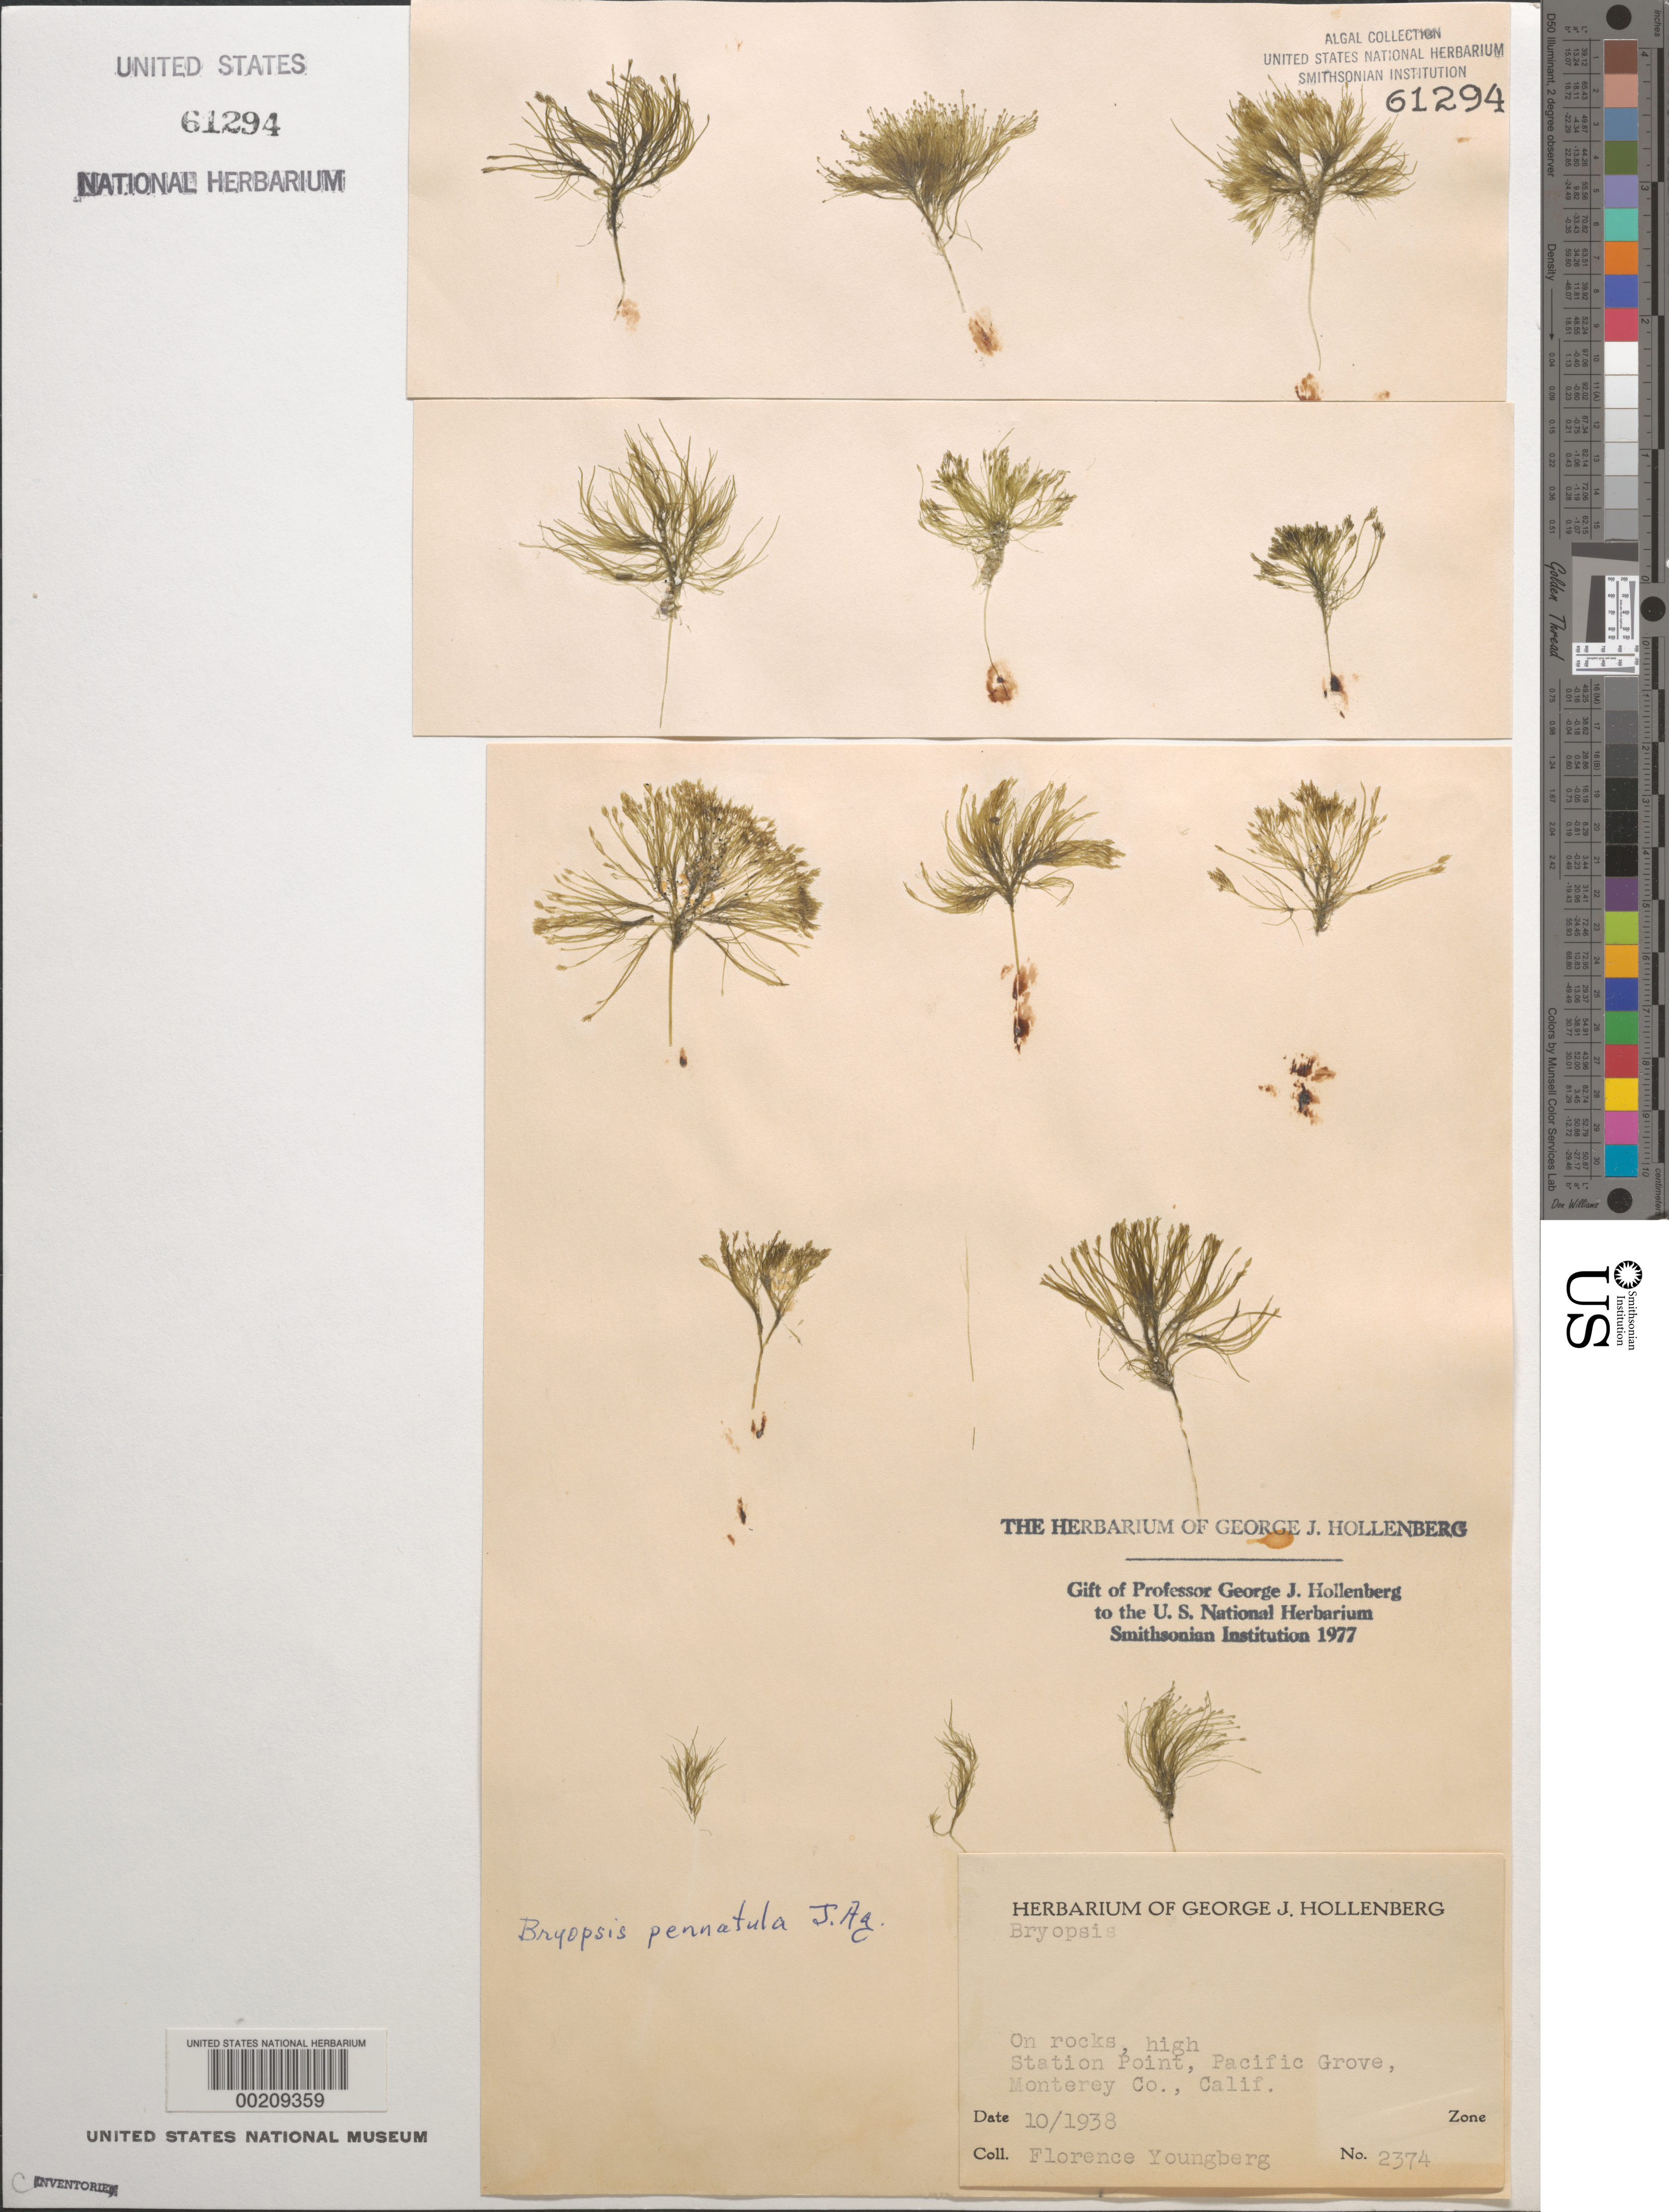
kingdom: Plantae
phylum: Chlorophyta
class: Ulvophyceae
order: Bryopsidales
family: Bryopsidaceae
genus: Bryopsis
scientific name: Bryopsis pennatula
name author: J. Agardh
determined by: Hollenberg, George J.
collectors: F. Youngberg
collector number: GJH 2374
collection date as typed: Oct 1938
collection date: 1938-10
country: United States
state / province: California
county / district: Monterey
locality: Station Point, Pacific Grove, Hopkins Marine Station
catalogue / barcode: US 61294